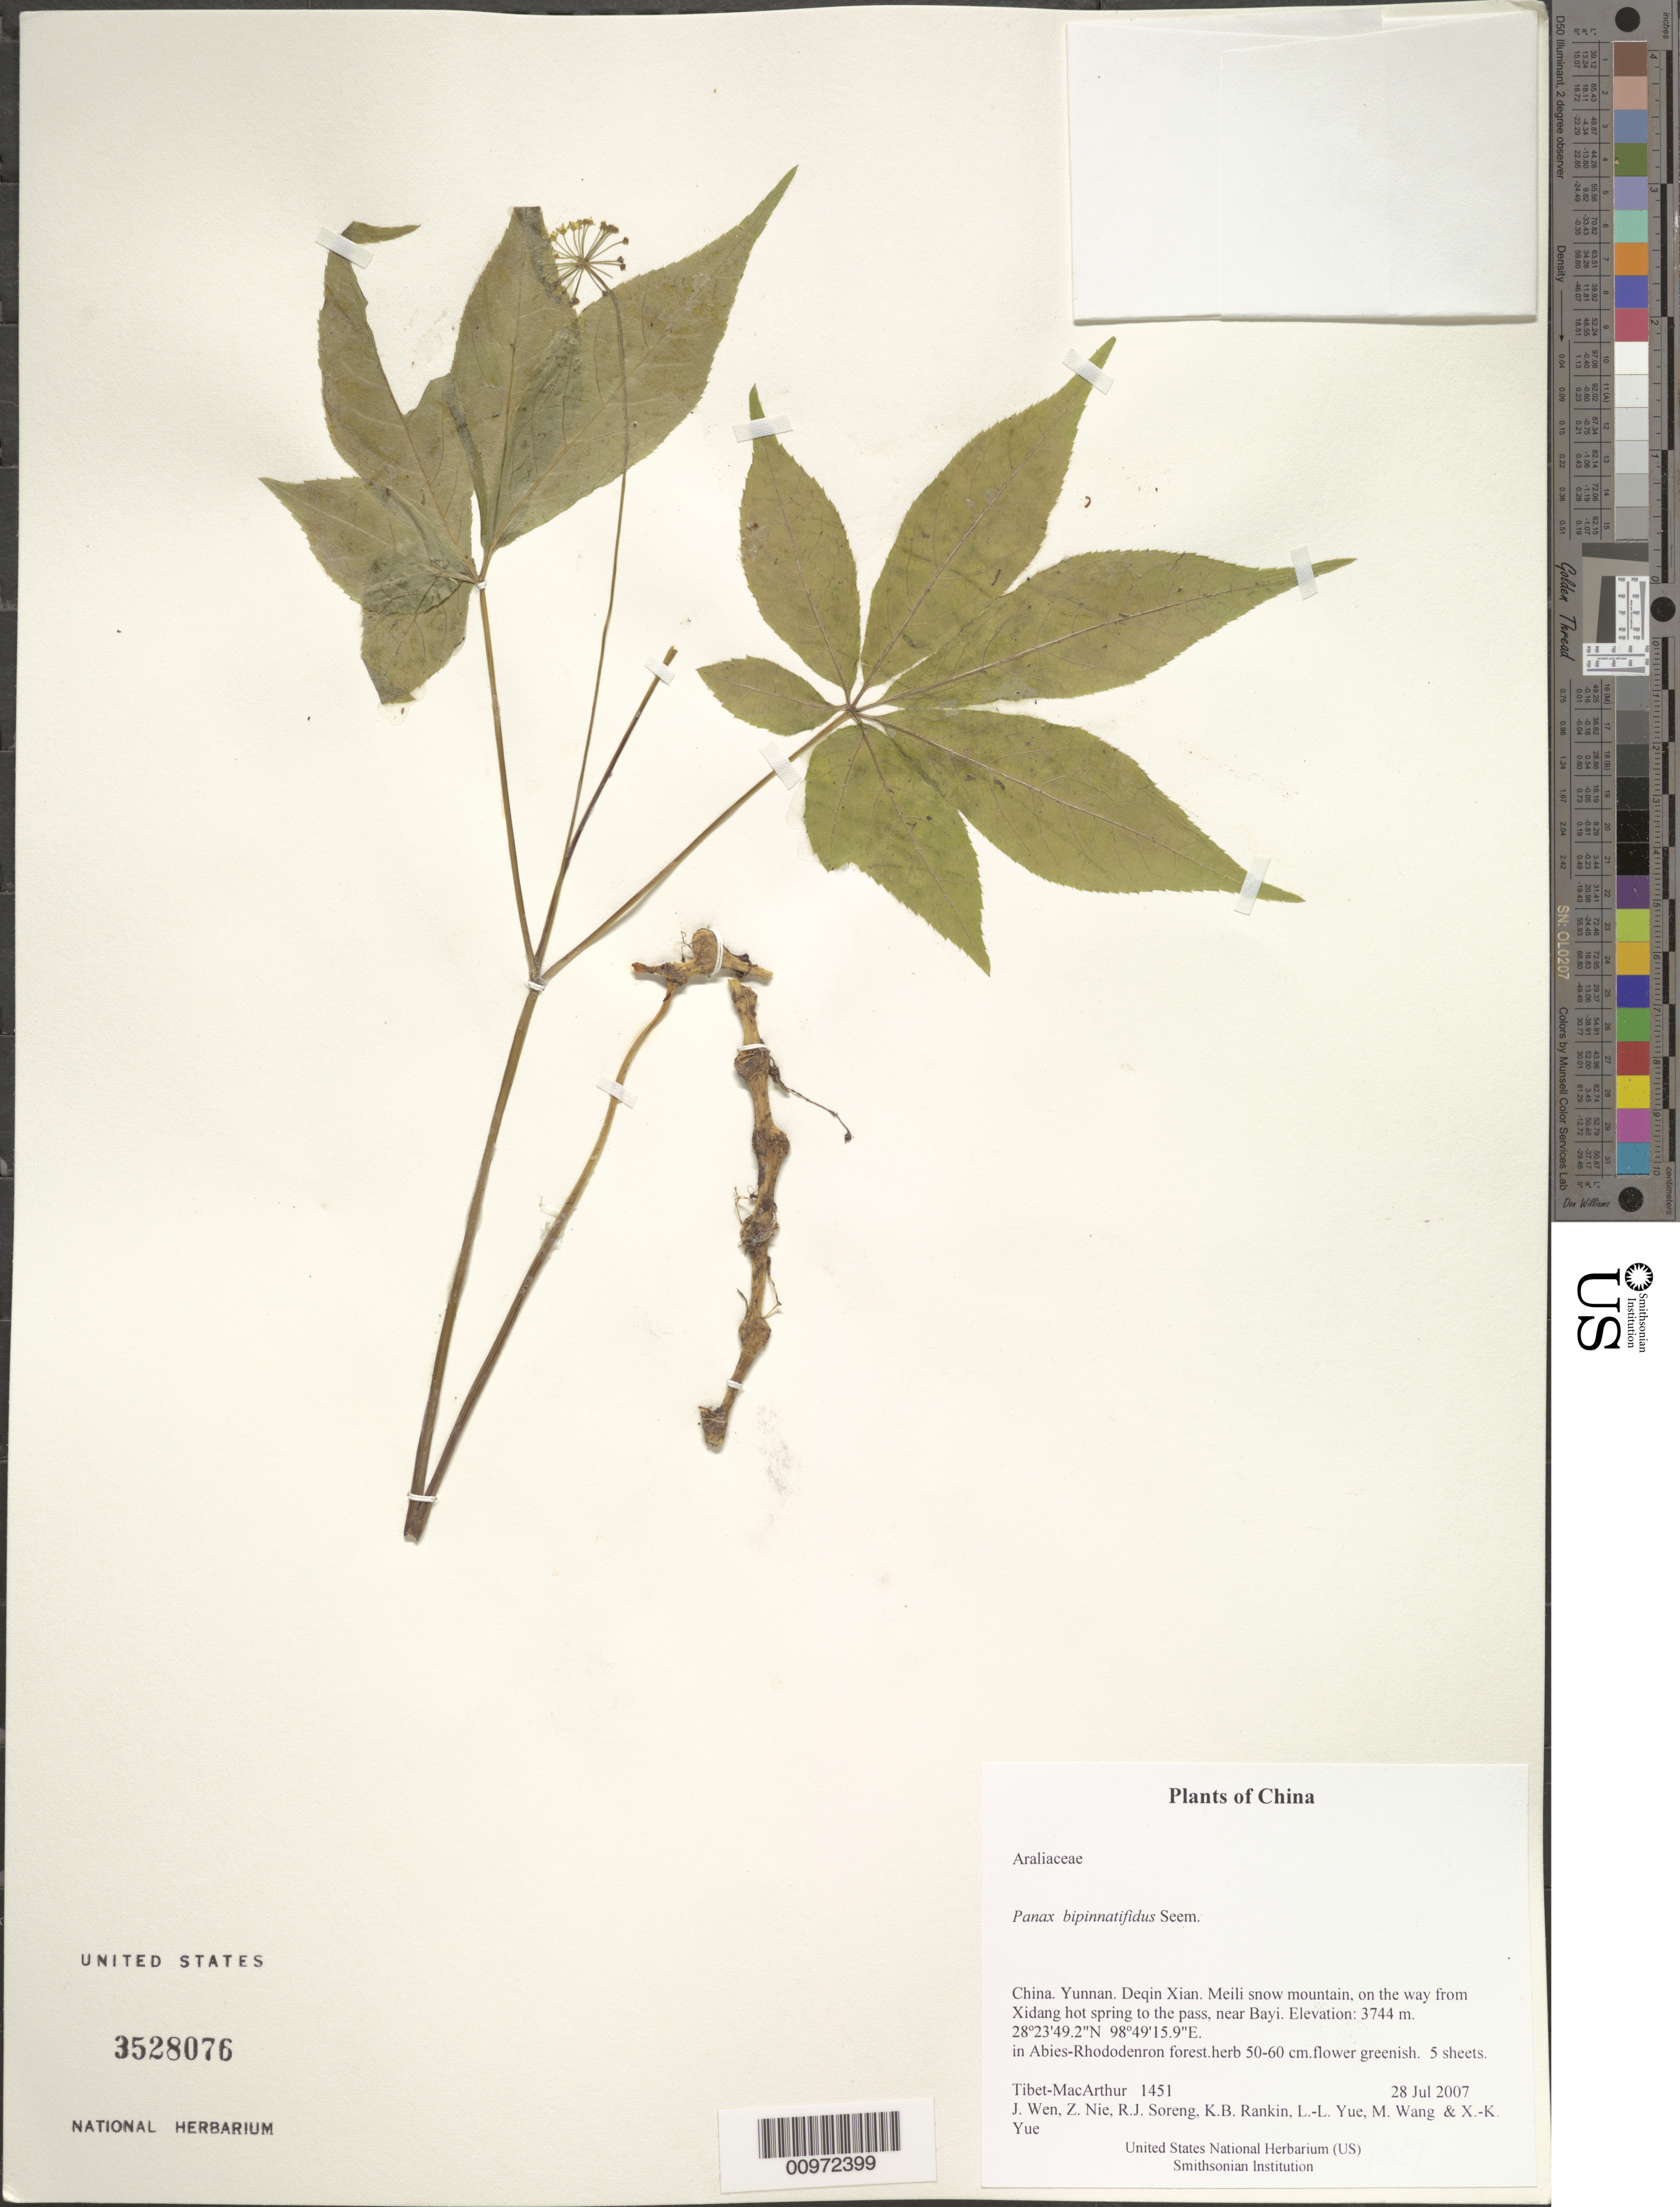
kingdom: Plantae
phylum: Tracheophyta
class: Magnoliopsida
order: Apiales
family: Araliaceae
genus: Panax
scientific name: Panax bipinnatifidus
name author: Seem.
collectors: Tibet-MacArthur, J. Wen, Z. Nie, R. J. Soreng, K. Rankin, L. Yue, M. Wang & X. Yue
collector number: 1451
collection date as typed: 28 Jul 2007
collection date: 2007-07-28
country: China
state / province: Yunnan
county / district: Deqin Xian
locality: Meili snow mountain, on the way from Xidang hot spring to the pass, near Bayi.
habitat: In Abies-Rhododenron forest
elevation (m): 3744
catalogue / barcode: US 3528076